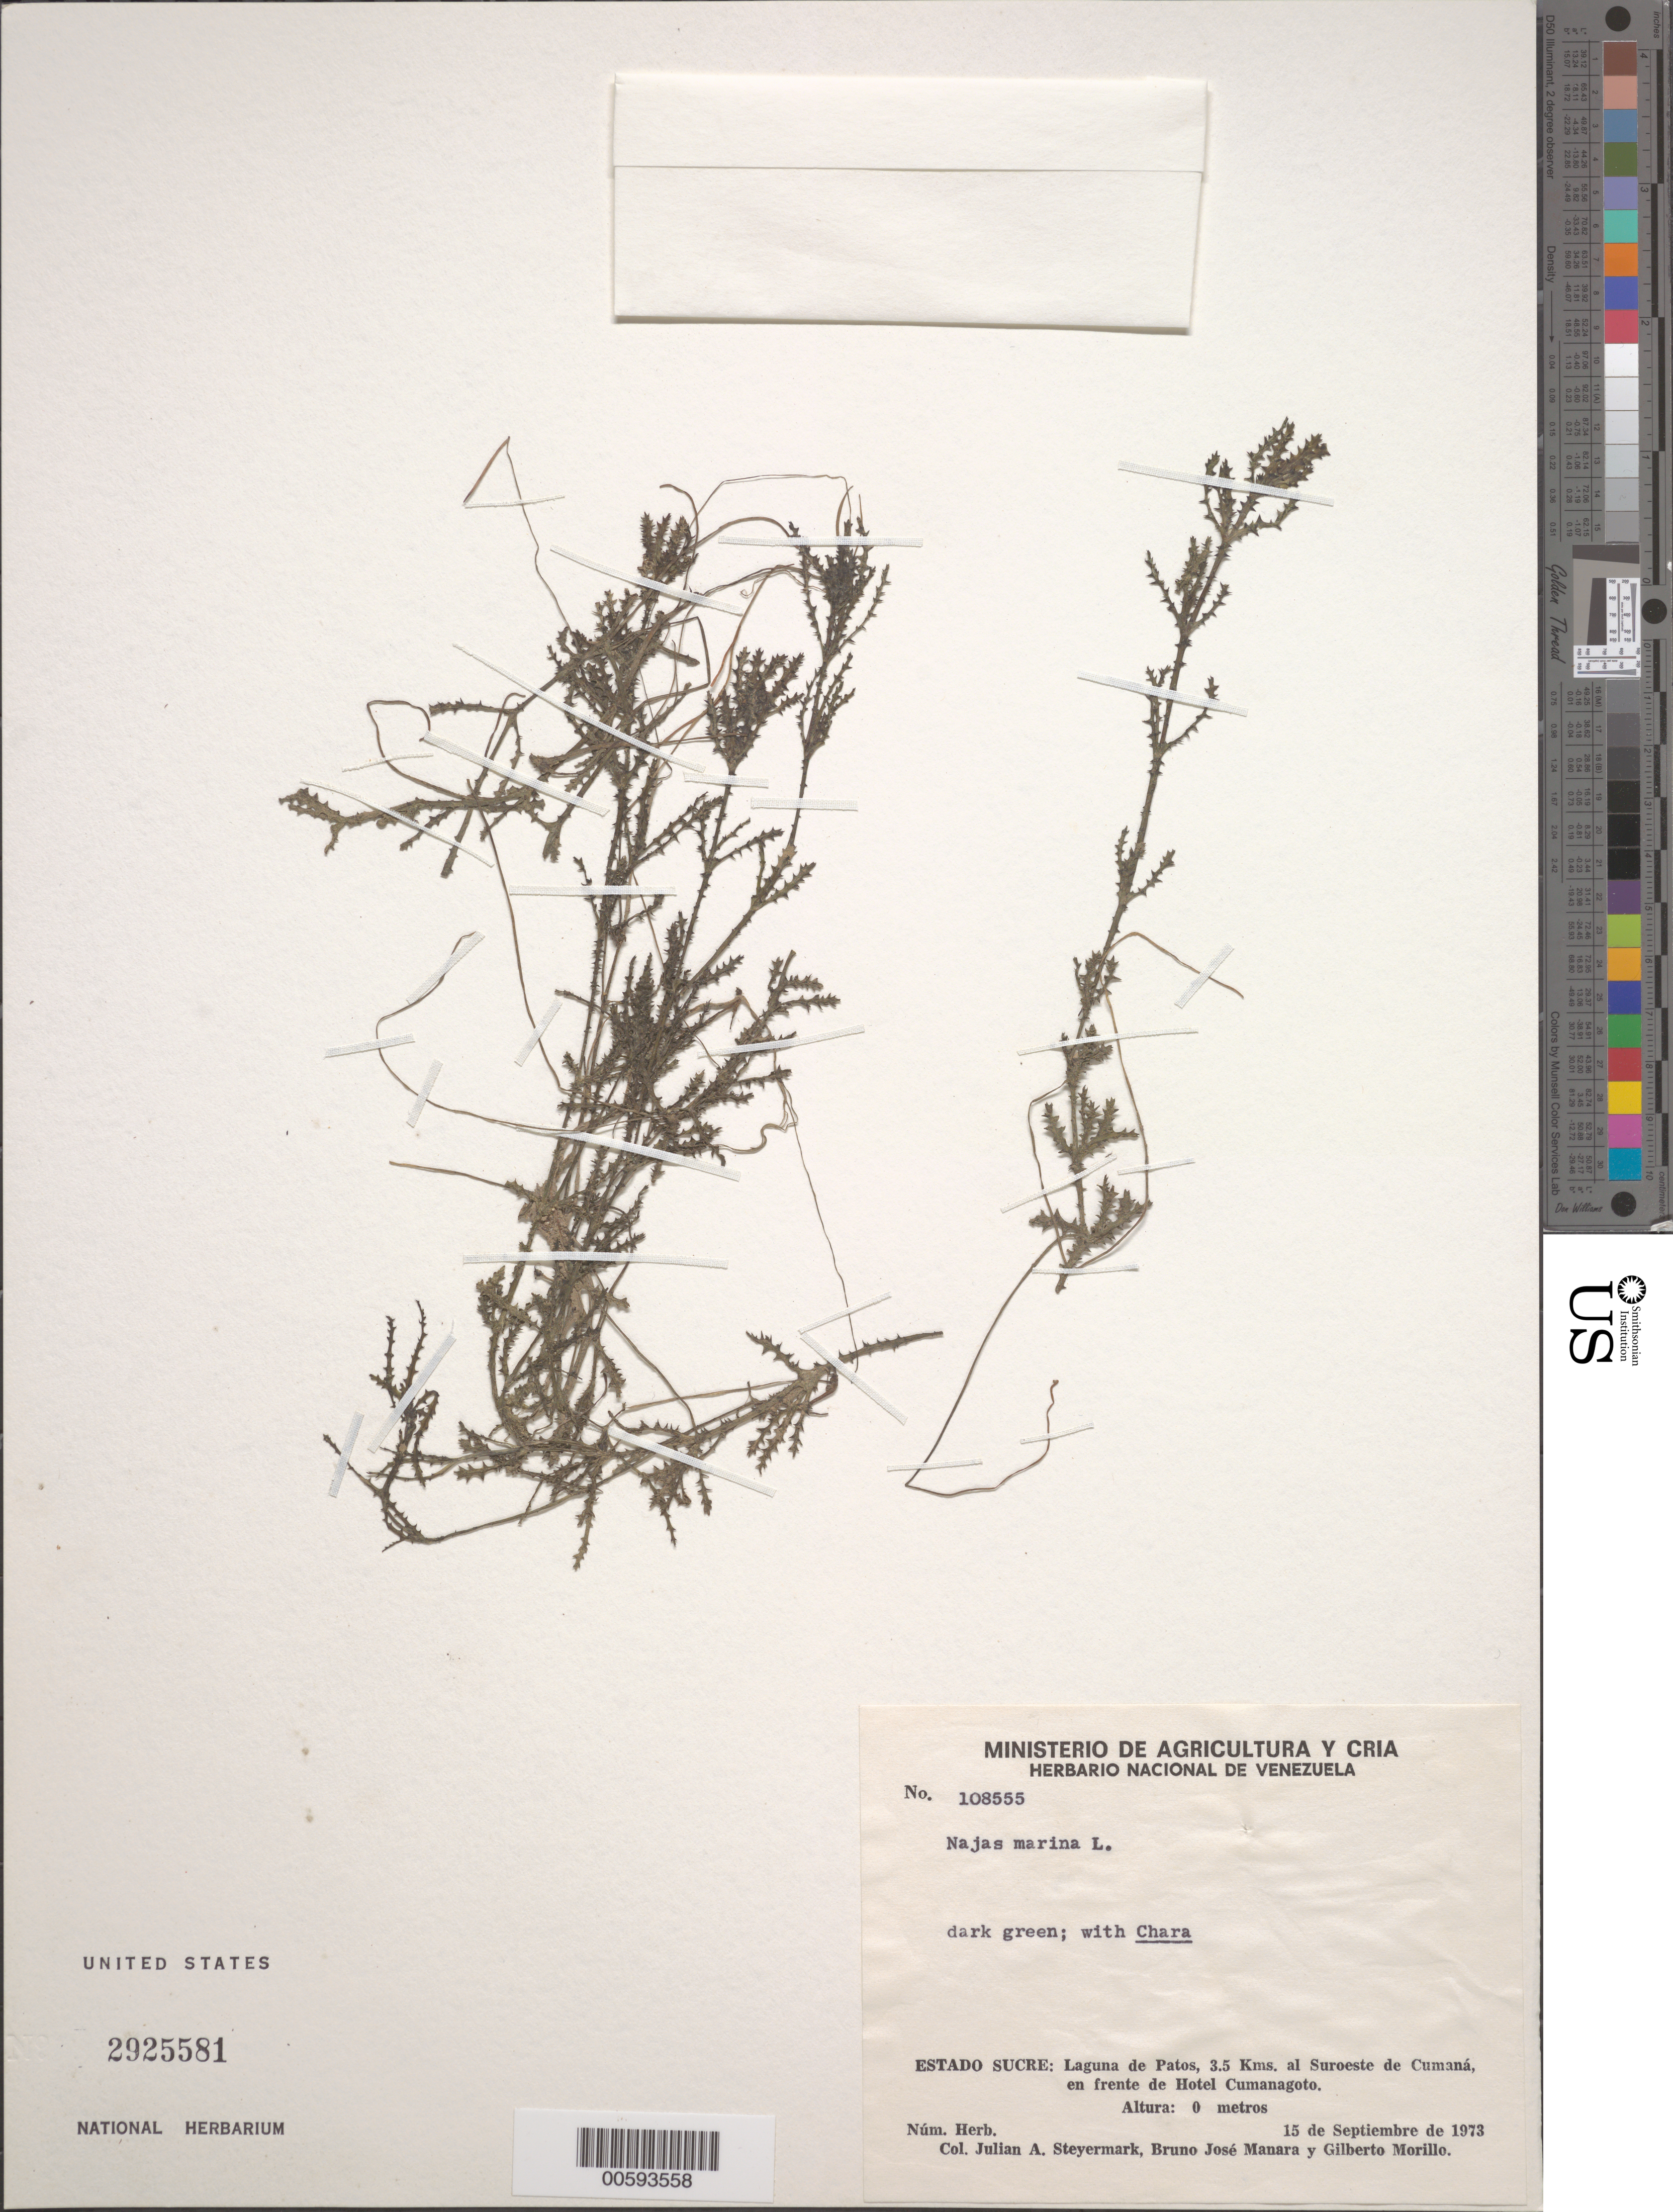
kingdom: Plantae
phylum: Tracheophyta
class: Liliopsida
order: Alismatales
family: Hydrocharitaceae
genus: Najas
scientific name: Najas marina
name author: L.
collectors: J. Steyermark, B. Manara & G. N. Morillo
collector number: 108555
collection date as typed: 15 Sep 1973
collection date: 1973-09-15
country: Venezuela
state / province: Sucre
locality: Laguna de Patos, Suroeste de Cumana, Hotel Cumanagota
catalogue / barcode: US 2925581